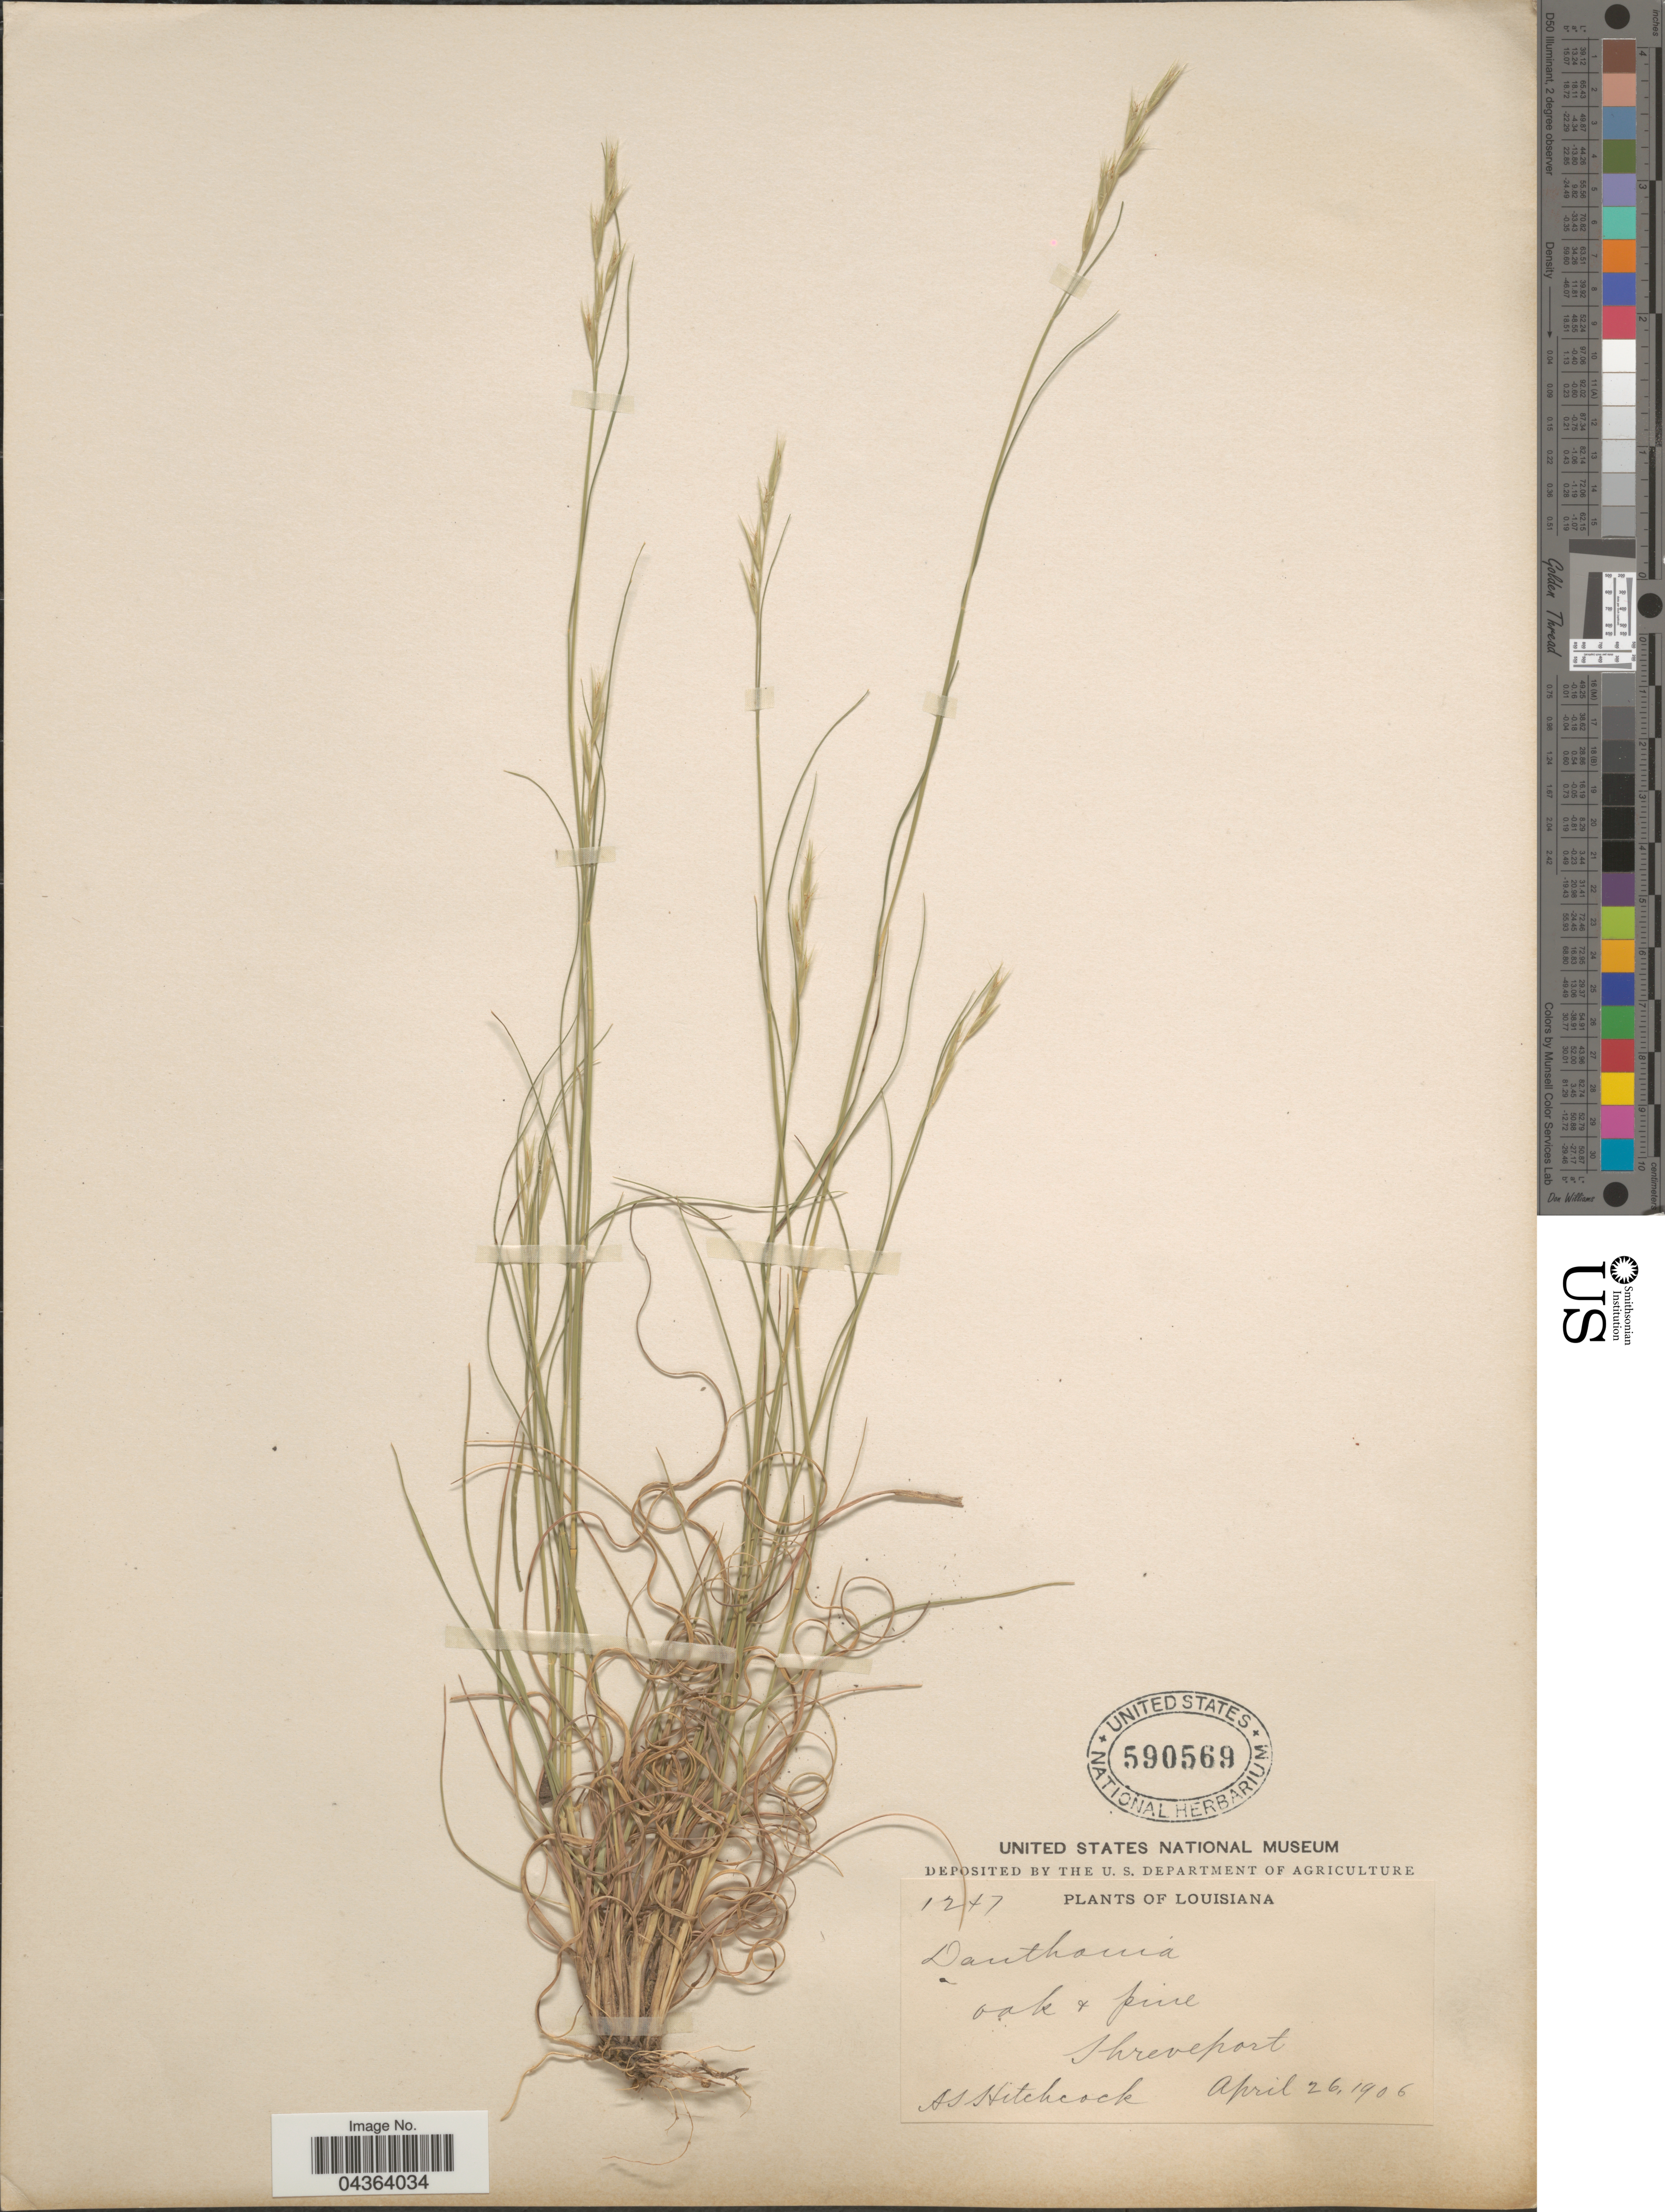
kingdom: Plantae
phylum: Tracheophyta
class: Liliopsida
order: Poales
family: Poaceae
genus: Danthonia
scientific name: Danthonia spicata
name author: (L.) P. Beauv. ex Roem. & Schult.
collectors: A. S. Hitchcock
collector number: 1247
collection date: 1906-04-26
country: United States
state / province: Louisiana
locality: Oak + pine Shreveport.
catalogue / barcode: US 590569